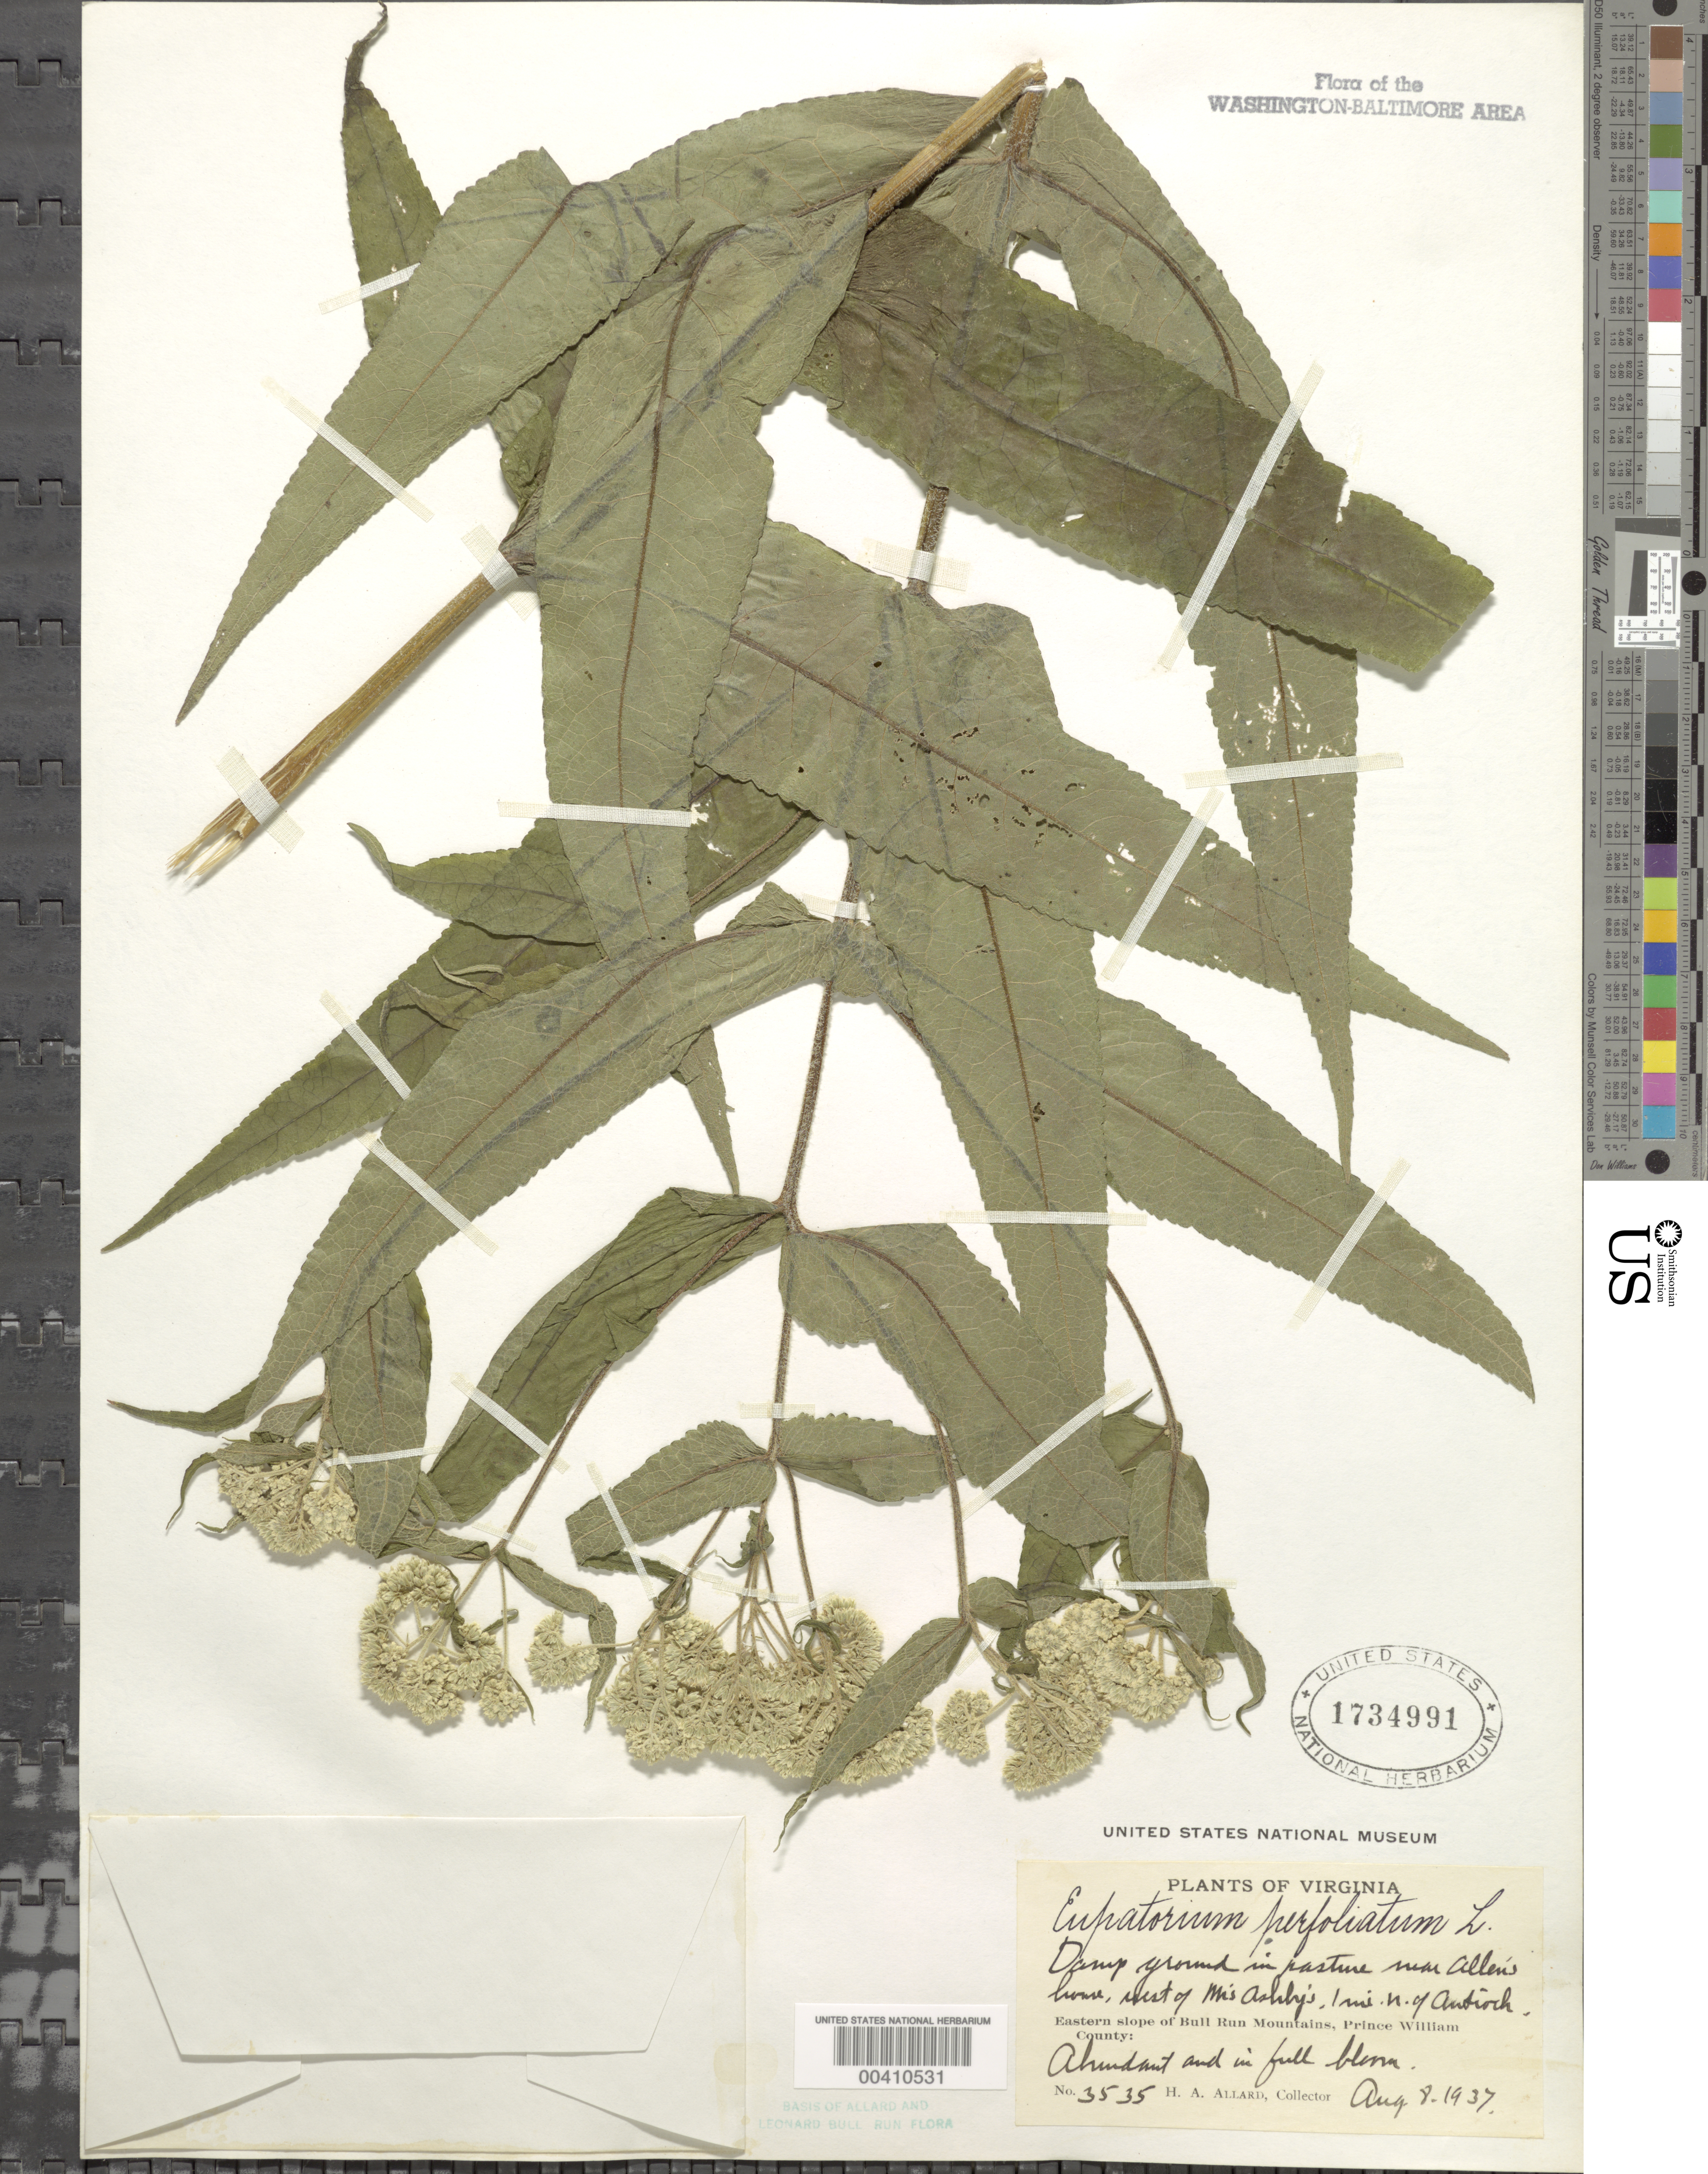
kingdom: Plantae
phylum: Tracheophyta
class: Magnoliopsida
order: Asterales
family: Asteraceae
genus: Eupatorium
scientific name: Eupatorium perfoliatum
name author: L.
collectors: H. A. Allard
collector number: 3535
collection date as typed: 08 Aug 1937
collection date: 1937-08-08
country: United States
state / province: Virginia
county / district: Prince William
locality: W of Mrs. Ashby's, 1 mi. N of Antioch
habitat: Damp ground in pasture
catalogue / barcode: US 1734991